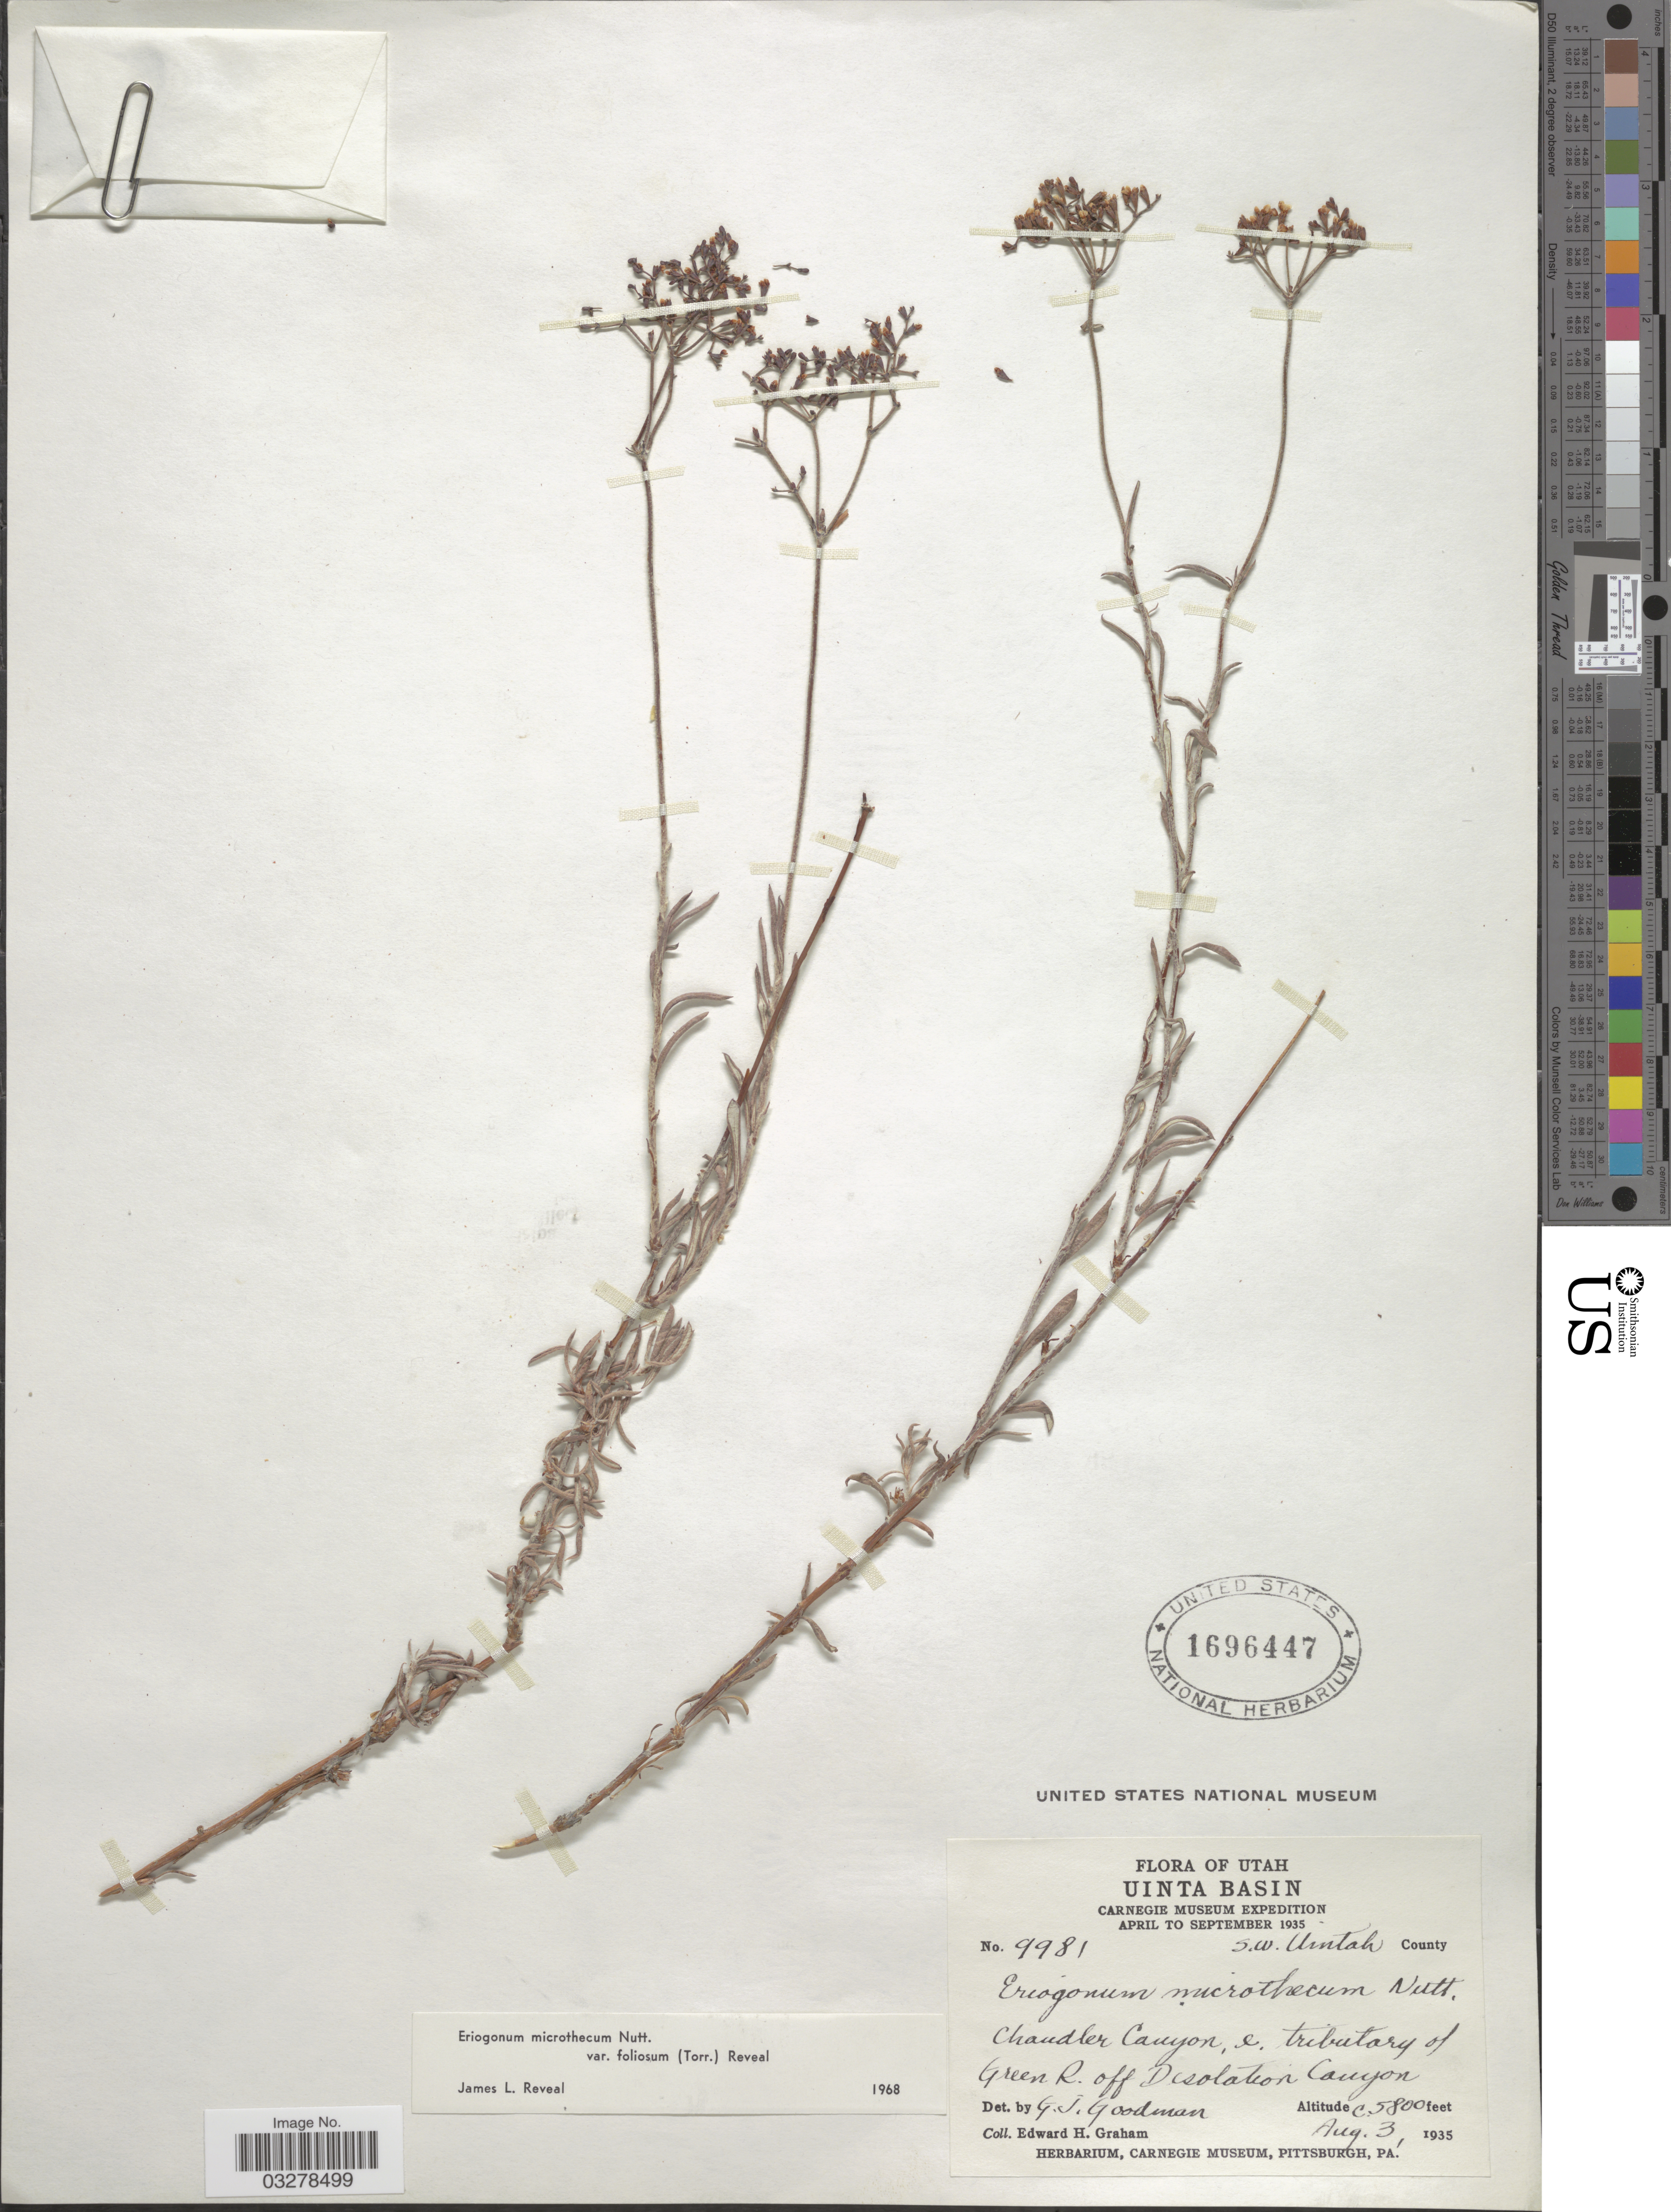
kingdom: Plantae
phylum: Tracheophyta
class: Magnoliopsida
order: Caryophyllales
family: Polygonaceae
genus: Eriogonum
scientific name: Eriogonum microtheca var. foliosum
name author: (Torr. & A. Gray) Reveal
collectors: E. A. Graham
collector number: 9981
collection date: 1935-08-03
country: United States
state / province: Utah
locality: Uinta Basin. S.W. Uintah County. Chandler Canyon, e. tributary of Green R. off Disolation Canyon.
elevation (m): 1768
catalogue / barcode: US 1696447